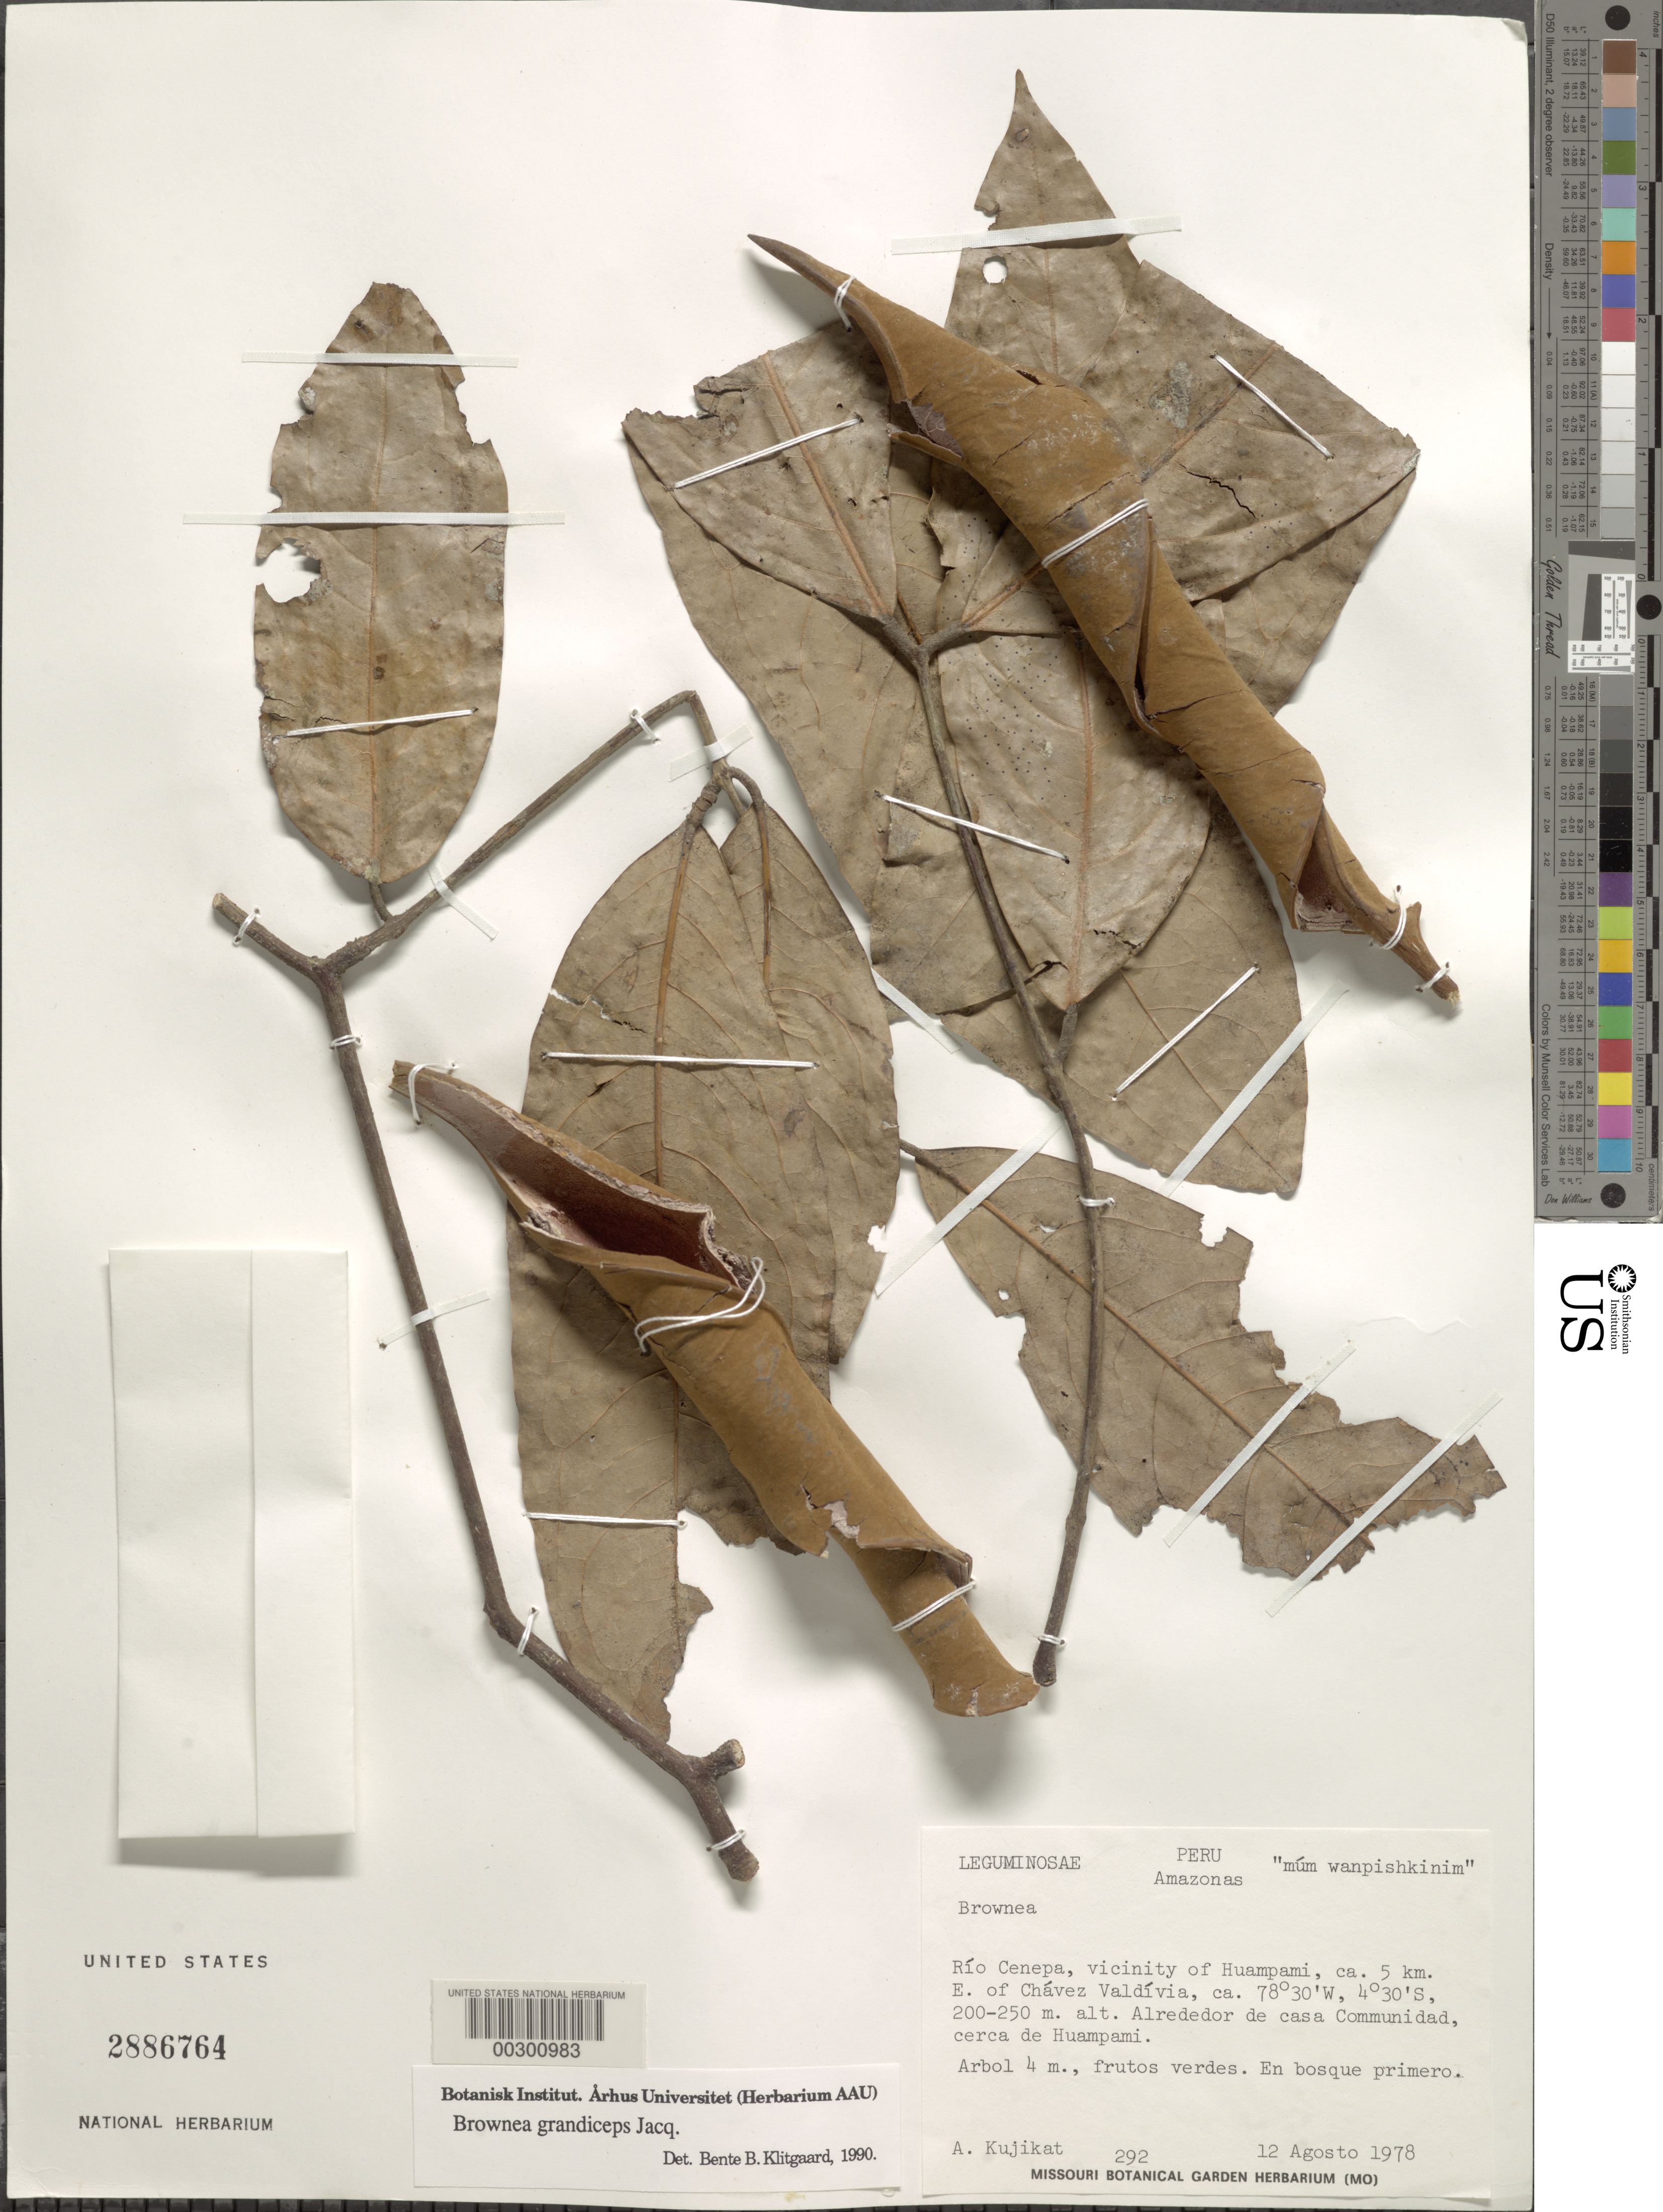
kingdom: Plantae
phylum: Tracheophyta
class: Magnoliopsida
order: Fabales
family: Fabaceae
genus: Brownea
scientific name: Brownea grandiceps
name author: Jacq.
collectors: A. Kujikat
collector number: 292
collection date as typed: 12 Aug 1978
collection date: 1978-08-12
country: Peru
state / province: Amazonas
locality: Río Cenepa, vicinity of Huampami, ca. 5 km E of Chávez Valdivia; around the Casa Comunidad, ca. Huampami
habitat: Primary forest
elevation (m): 200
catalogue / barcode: US 2886764